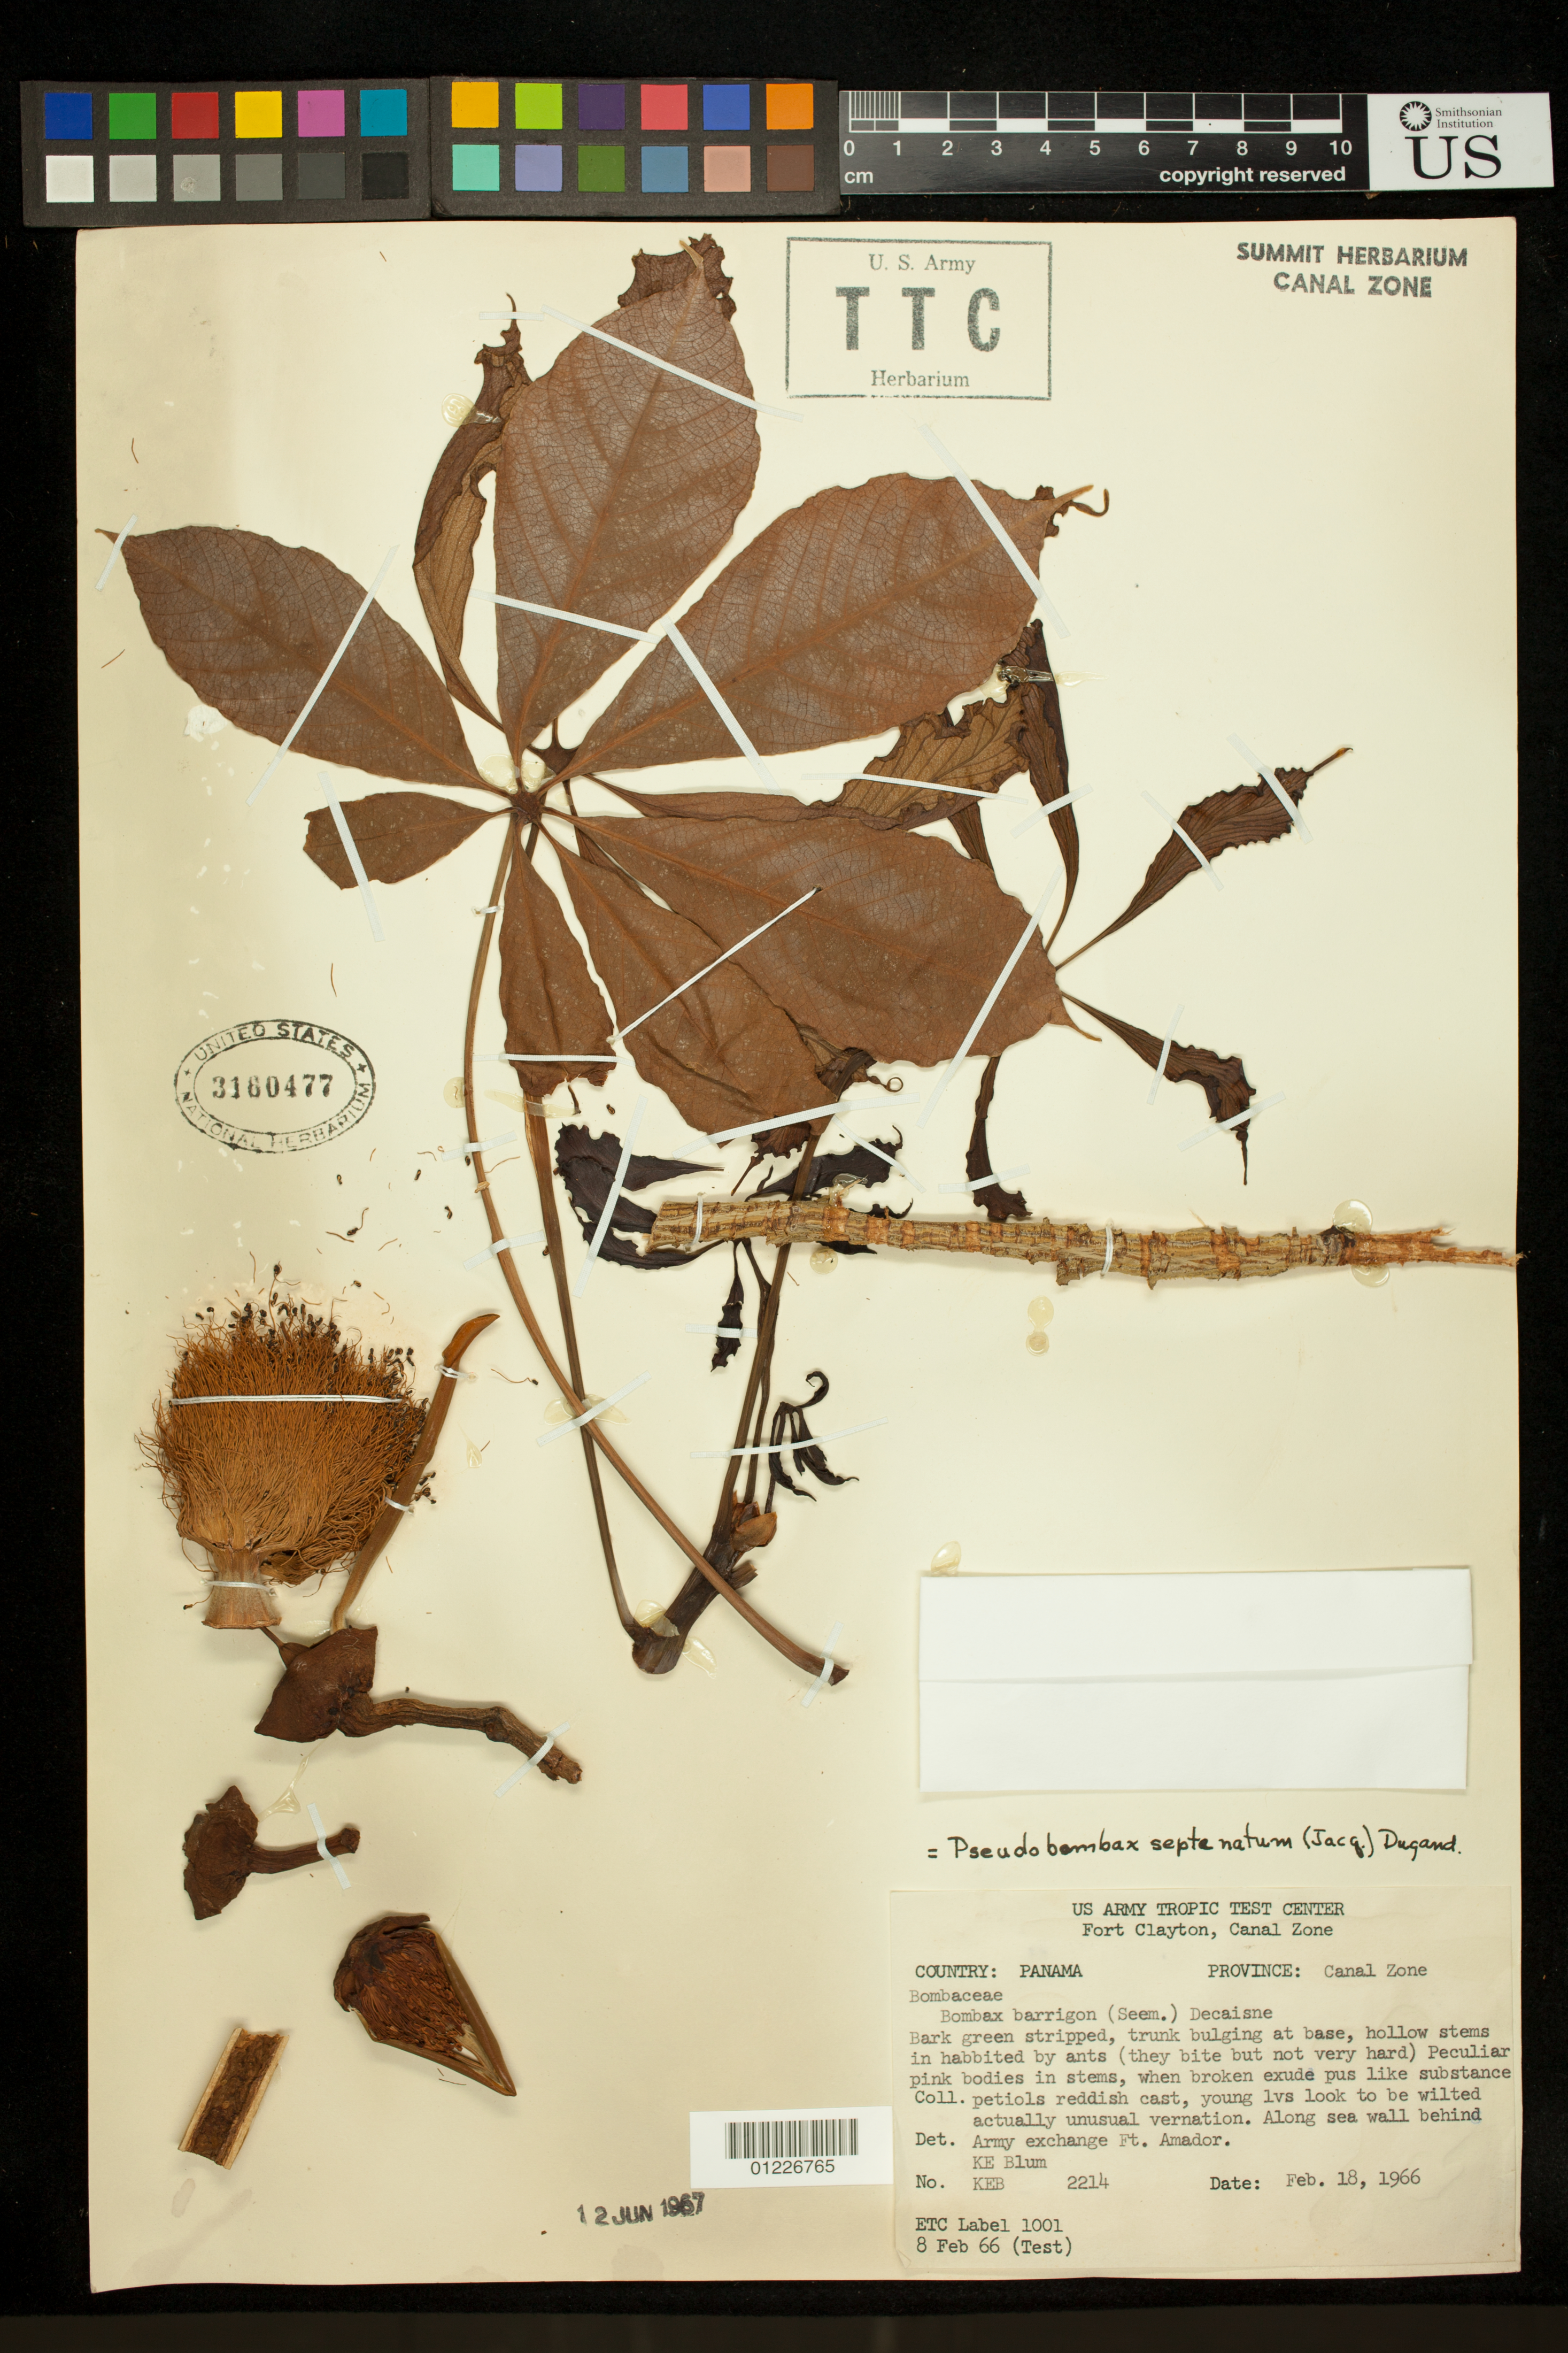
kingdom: Plantae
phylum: Tracheophyta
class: Magnoliopsida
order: Malvales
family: Malvaceae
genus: Pseudobombax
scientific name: Pseudobombax septenatum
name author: (Jacq.) Dugand G.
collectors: K. E. Blum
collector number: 2214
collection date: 1966-02-18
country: Panama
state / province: Panamá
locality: Along sea wall behind Army exchange Ft. Amador, Canal Zone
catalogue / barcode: US 3160477